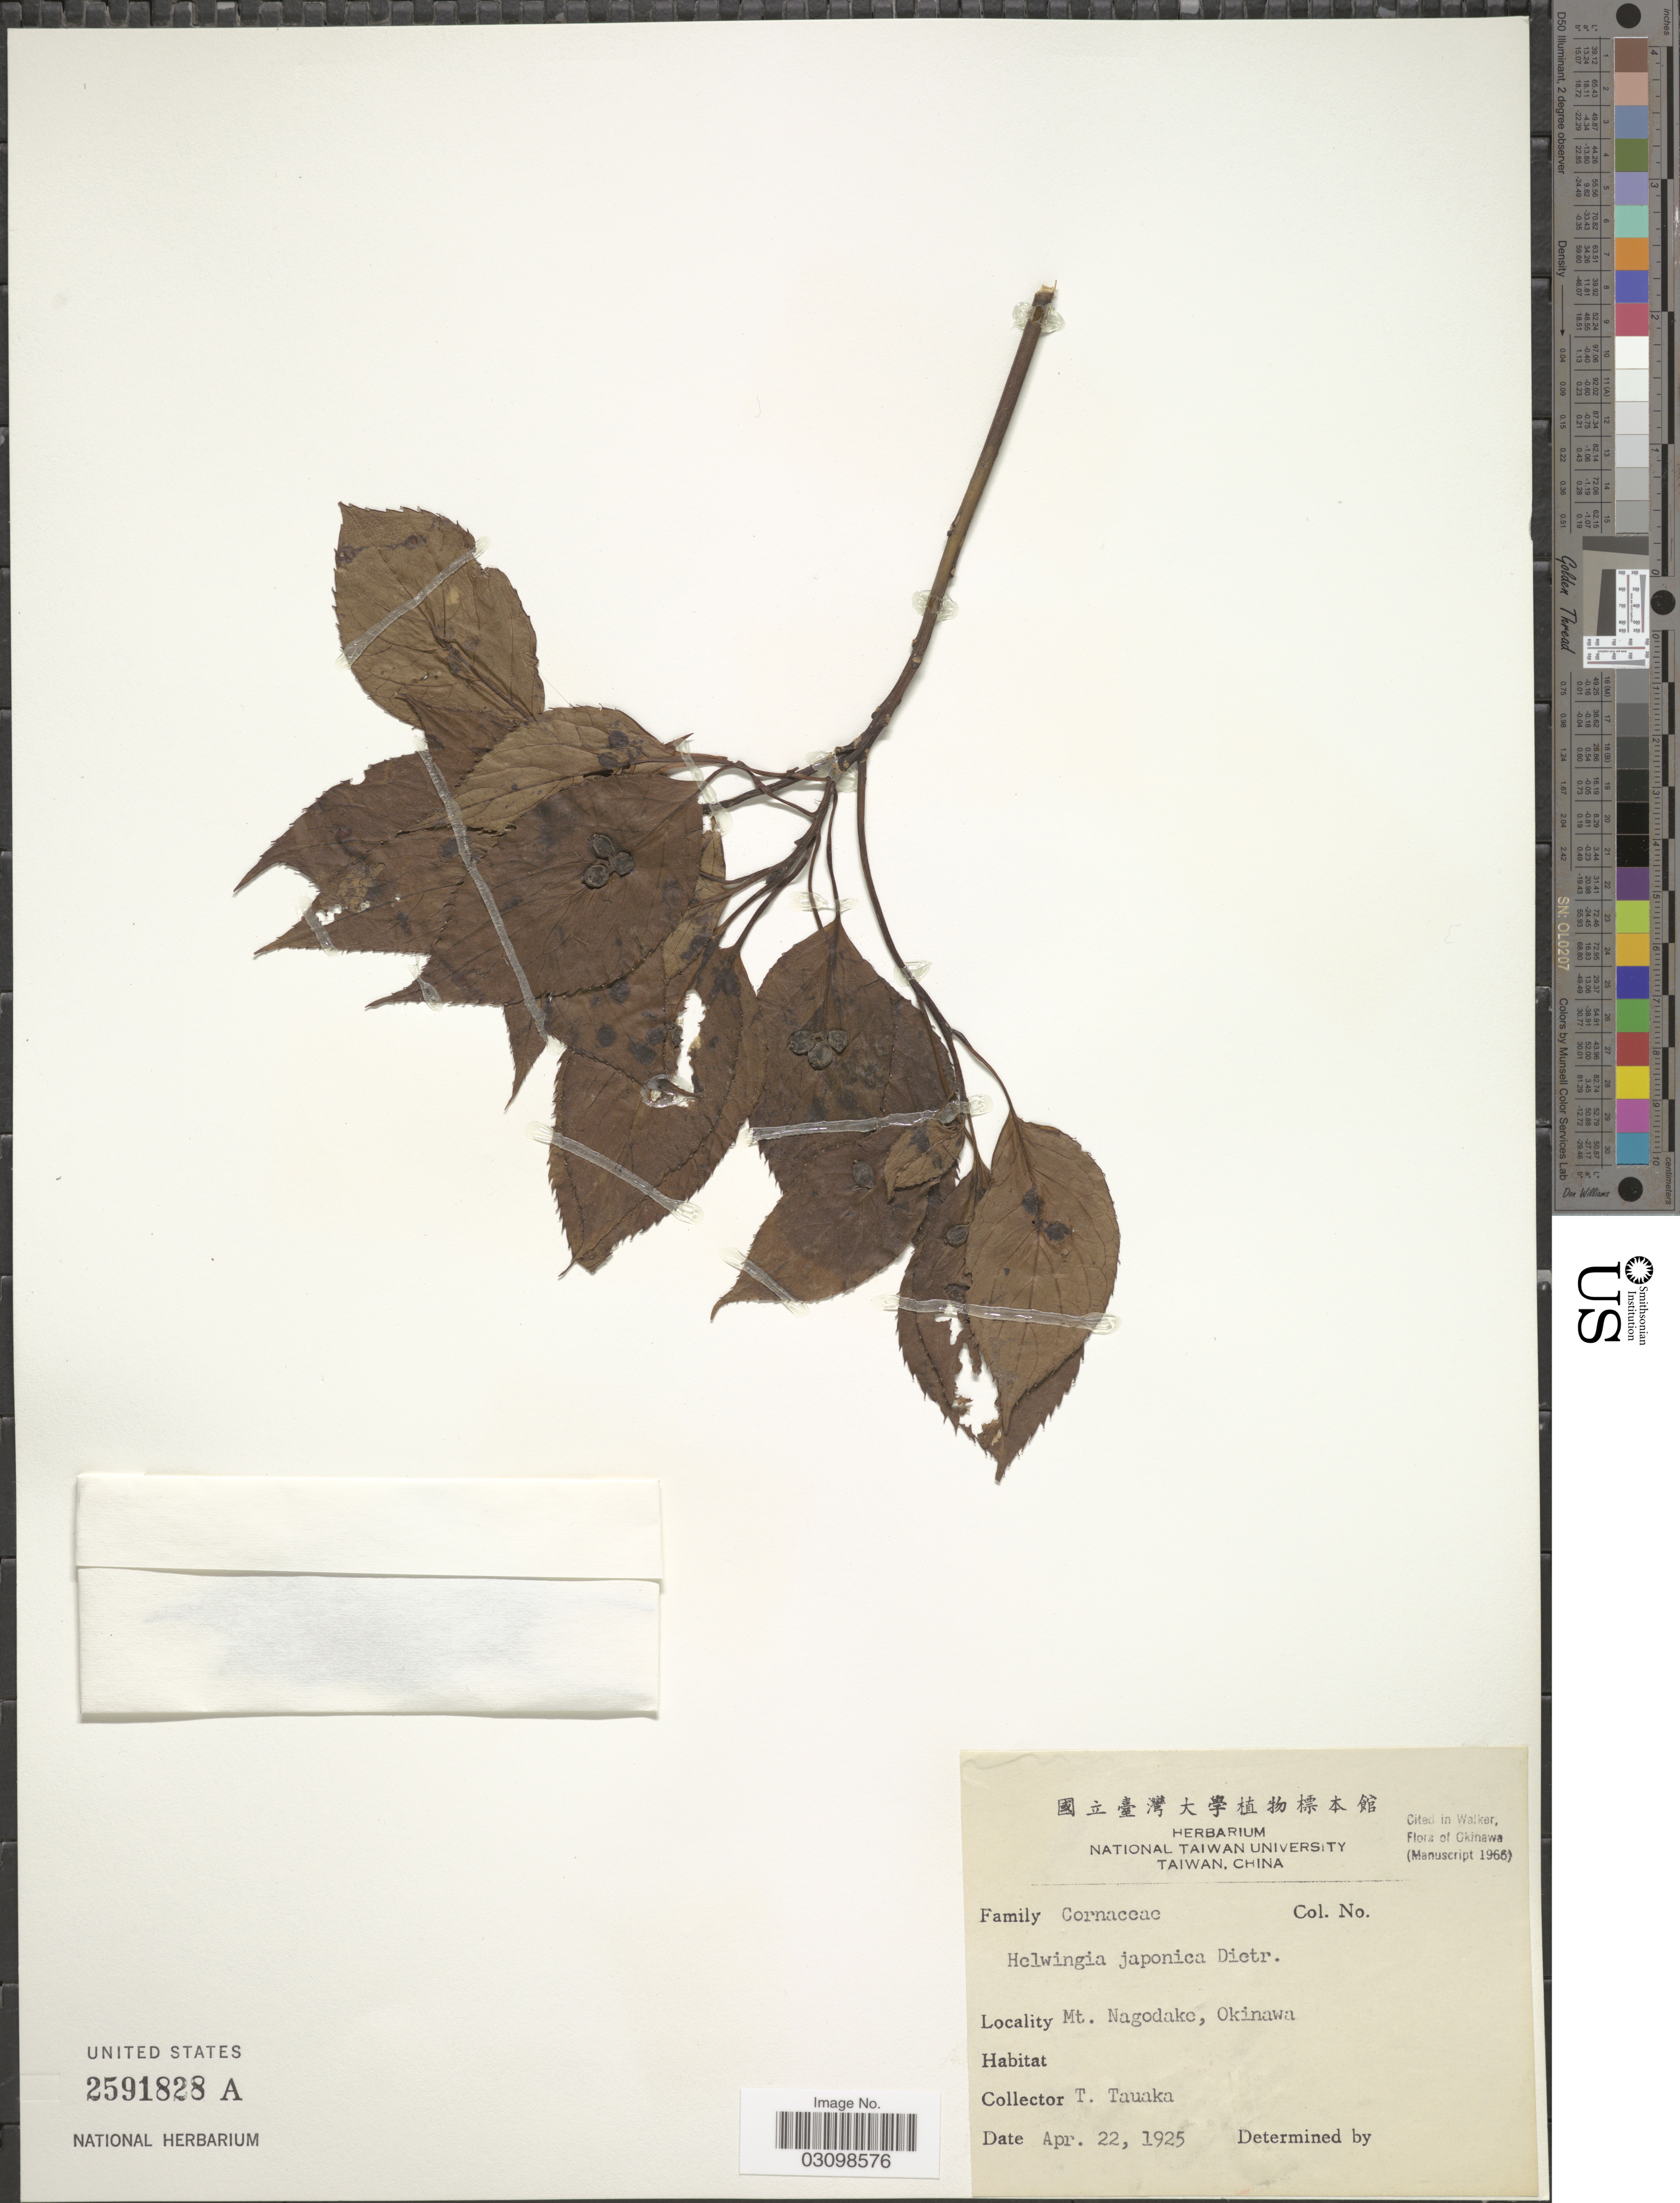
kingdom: Plantae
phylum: Tracheophyta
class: Magnoliopsida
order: Aquifoliales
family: Helwingiaceae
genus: Helwingia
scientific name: Helwingia japonica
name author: (Thunb.) Dietr.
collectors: T. Tauaka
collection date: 1925-04-22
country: Japan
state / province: Okinawa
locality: Mt. Nagodake, Okinawa.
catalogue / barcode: US 2591828A